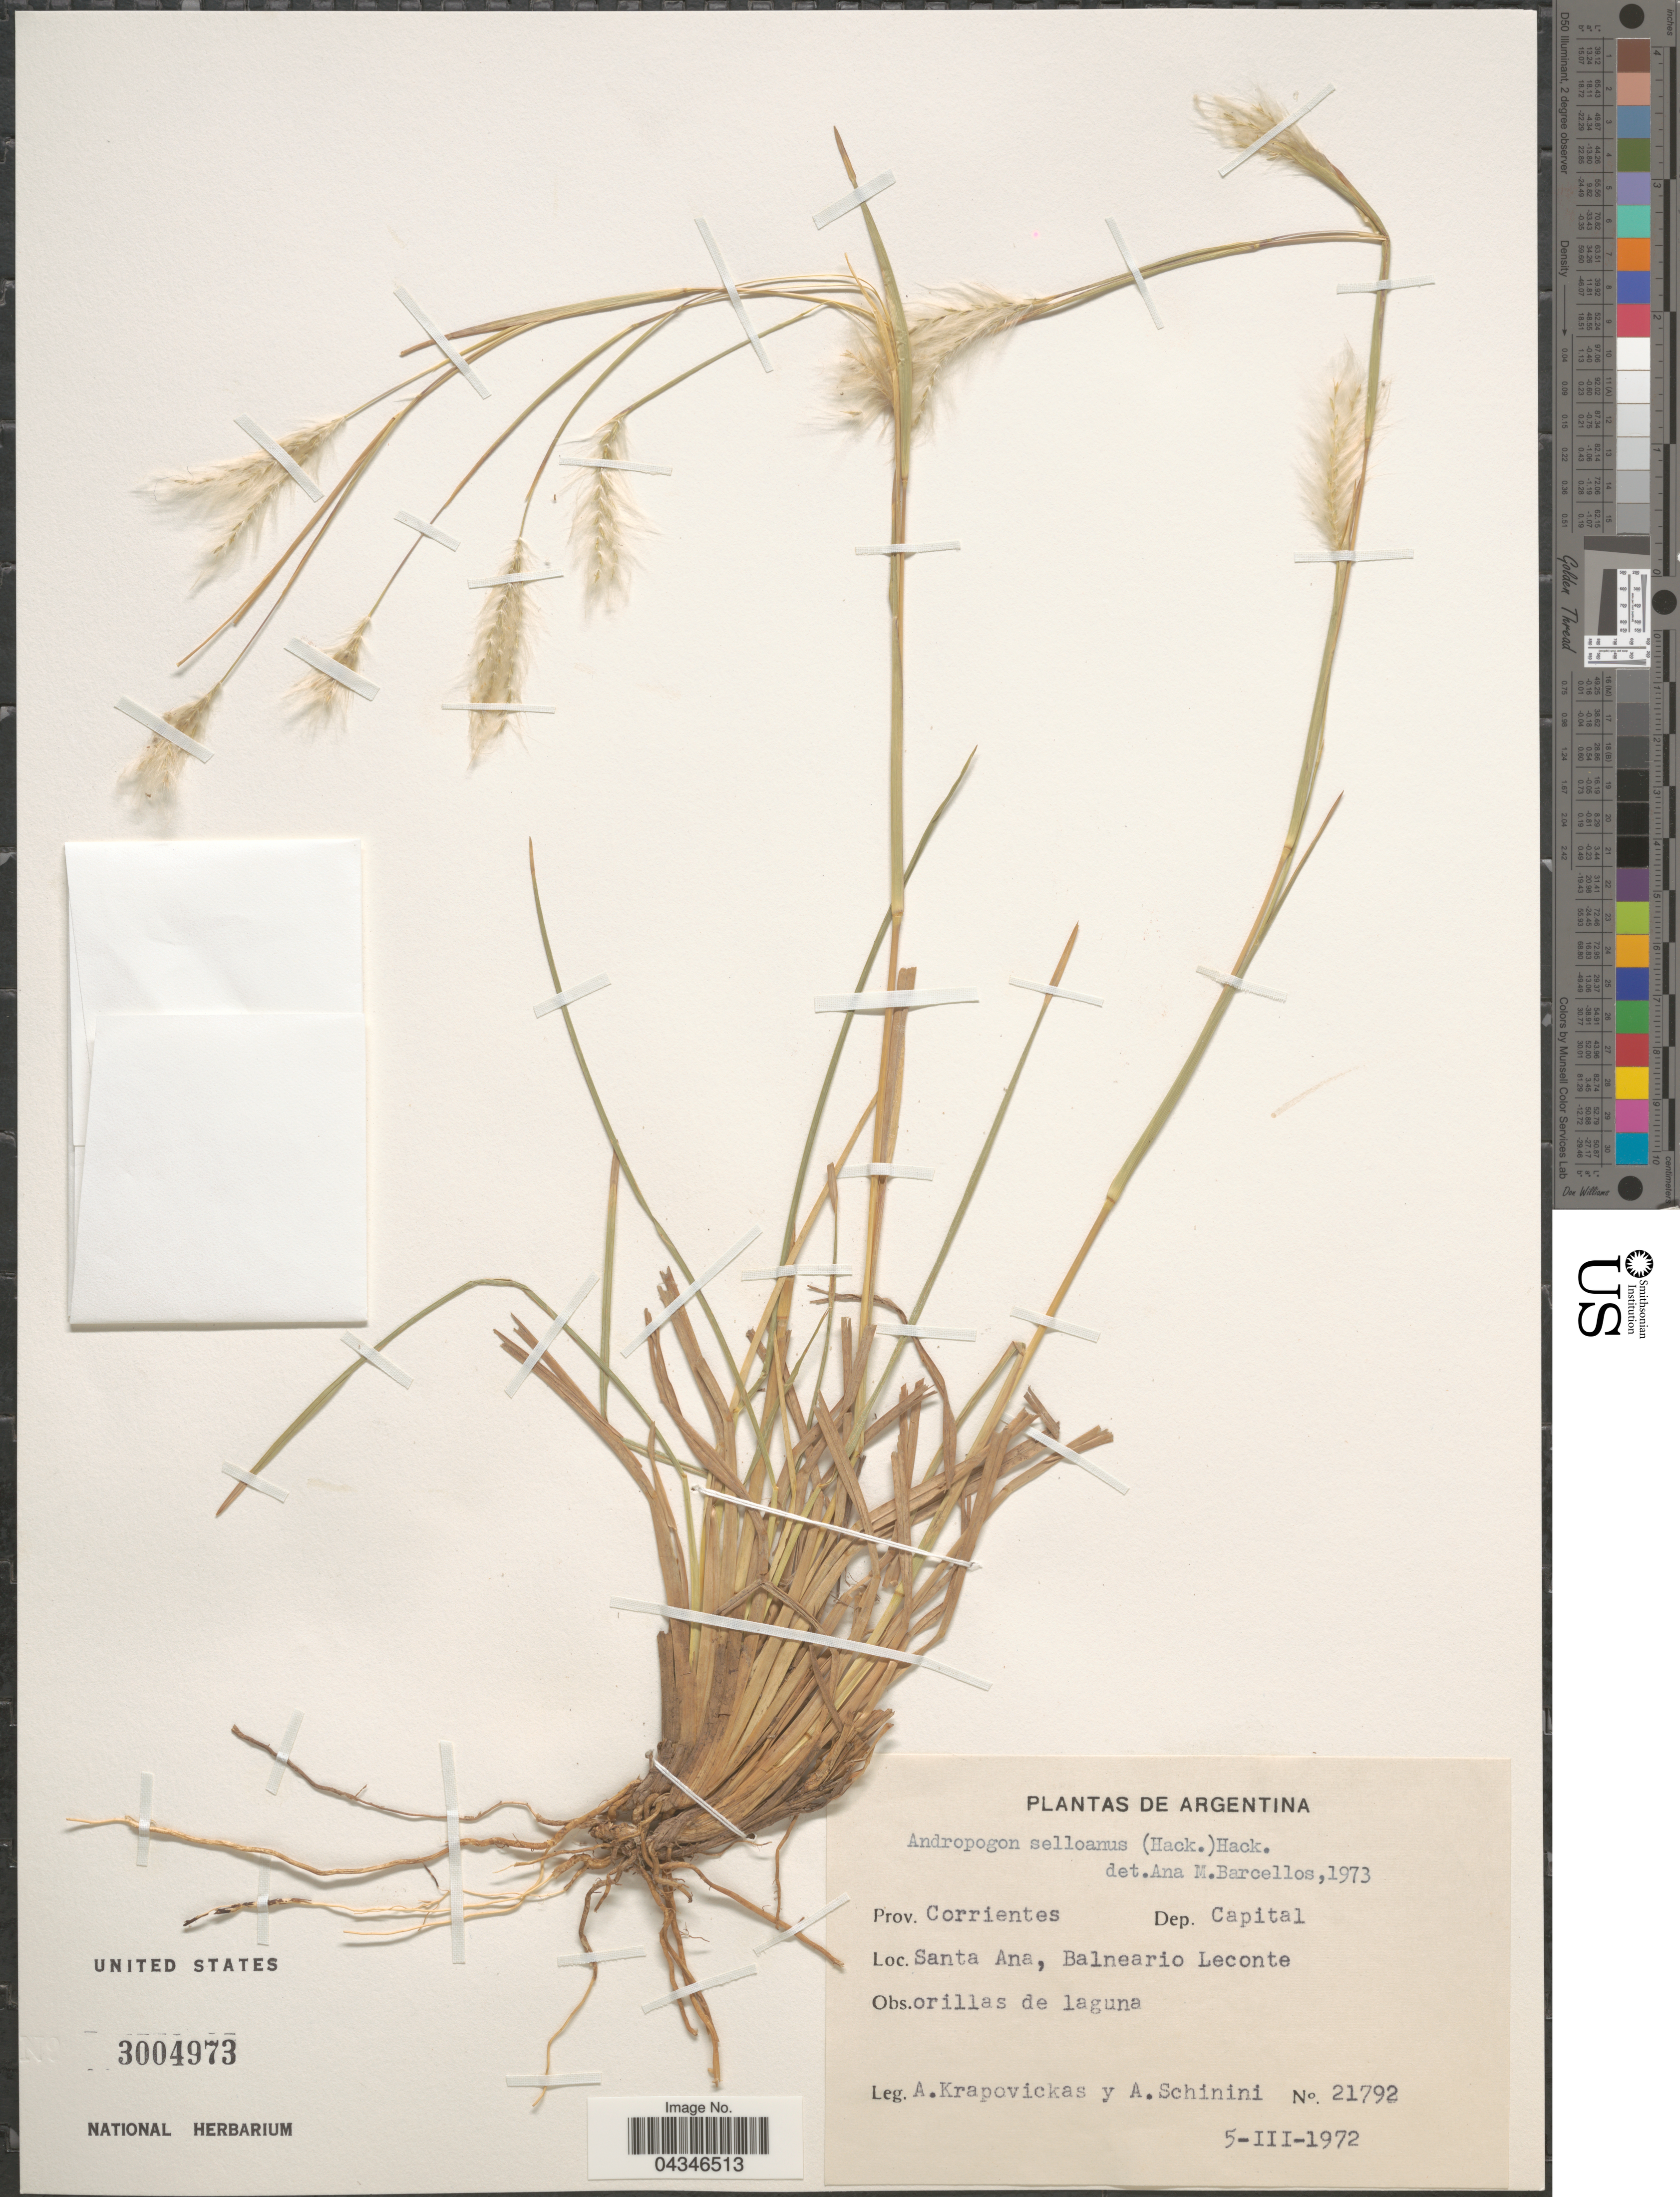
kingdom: Plantae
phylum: Tracheophyta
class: Liliopsida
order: Poales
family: Poaceae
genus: Andropogon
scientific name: Andropogon selloanus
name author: (Hack.) Hack.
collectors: A. Krapovickas & A. Schinini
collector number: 21792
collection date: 1972-03-05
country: Argentina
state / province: Corrientes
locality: Dep. Capital. Santa Ana, Balneario Leconte.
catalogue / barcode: US 3004973